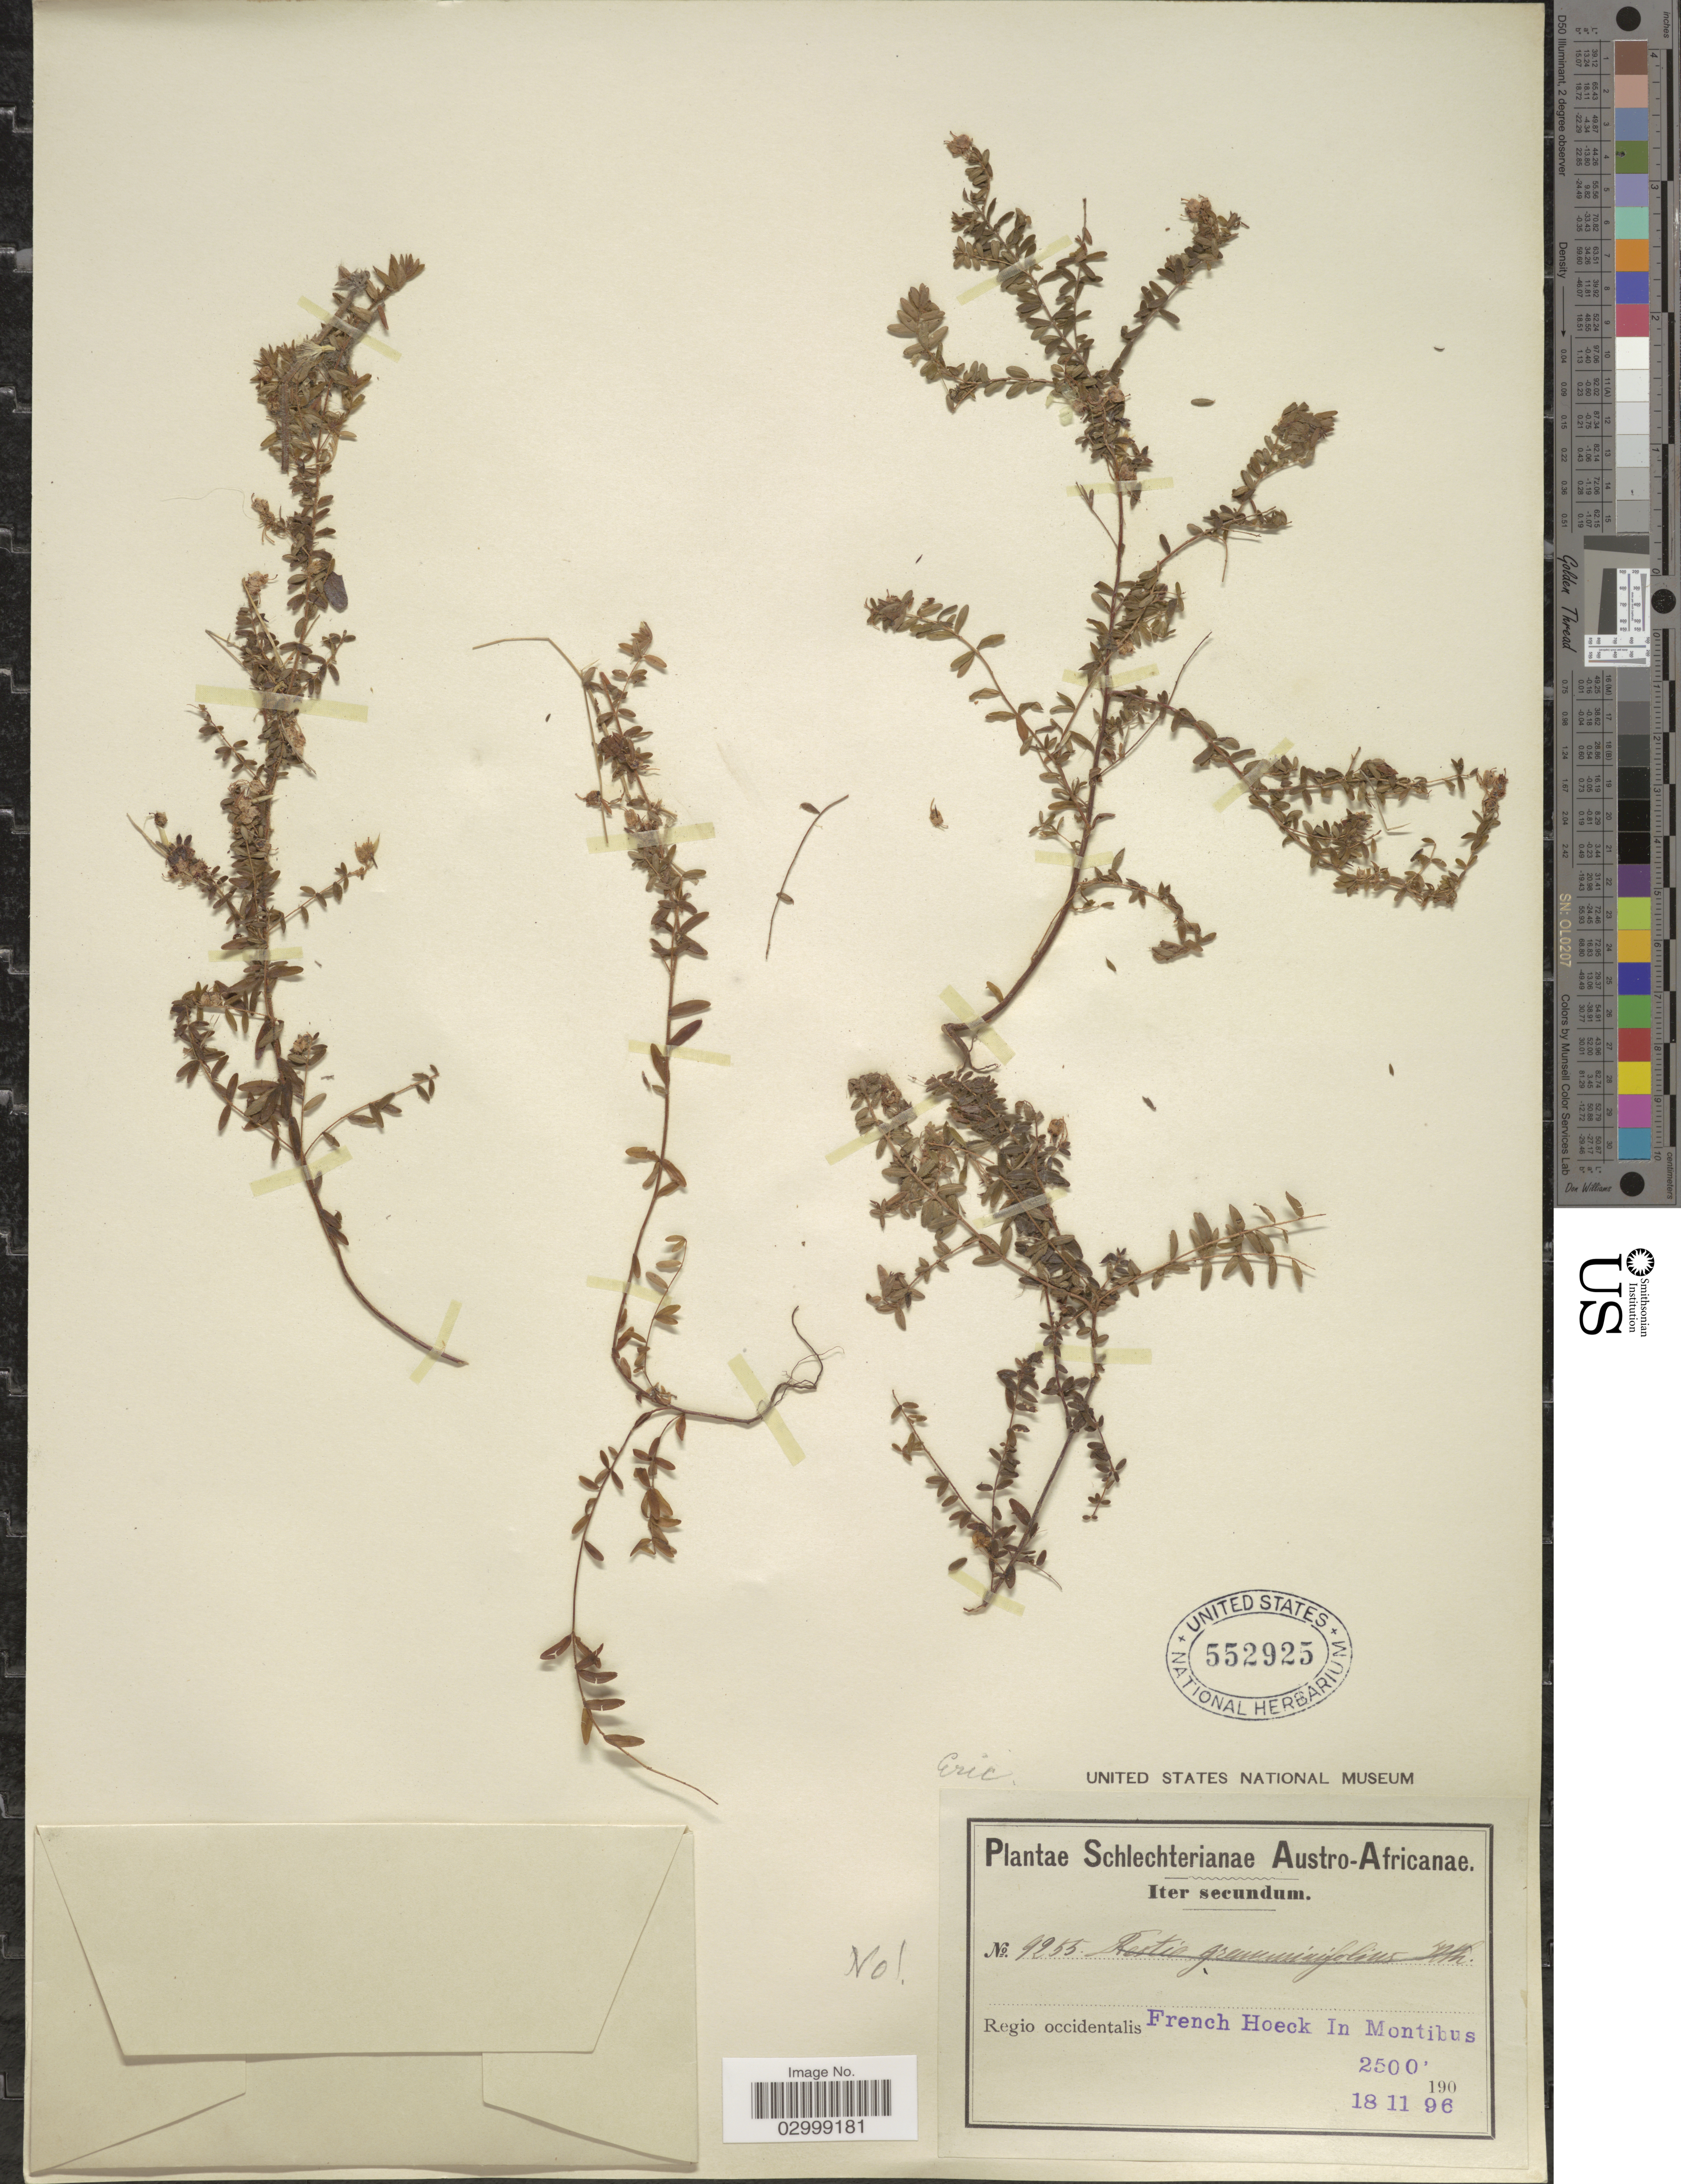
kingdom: Plantae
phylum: Tracheophyta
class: Magnoliopsida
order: Ericales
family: Ericaceae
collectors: Schlechter, --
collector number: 9255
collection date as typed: Transcribed d/m/y: 18/11/96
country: South Africa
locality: Austro-Africanae, Regio occidentalis, French Hoeck In Montibus.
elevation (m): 762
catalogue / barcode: US 552925